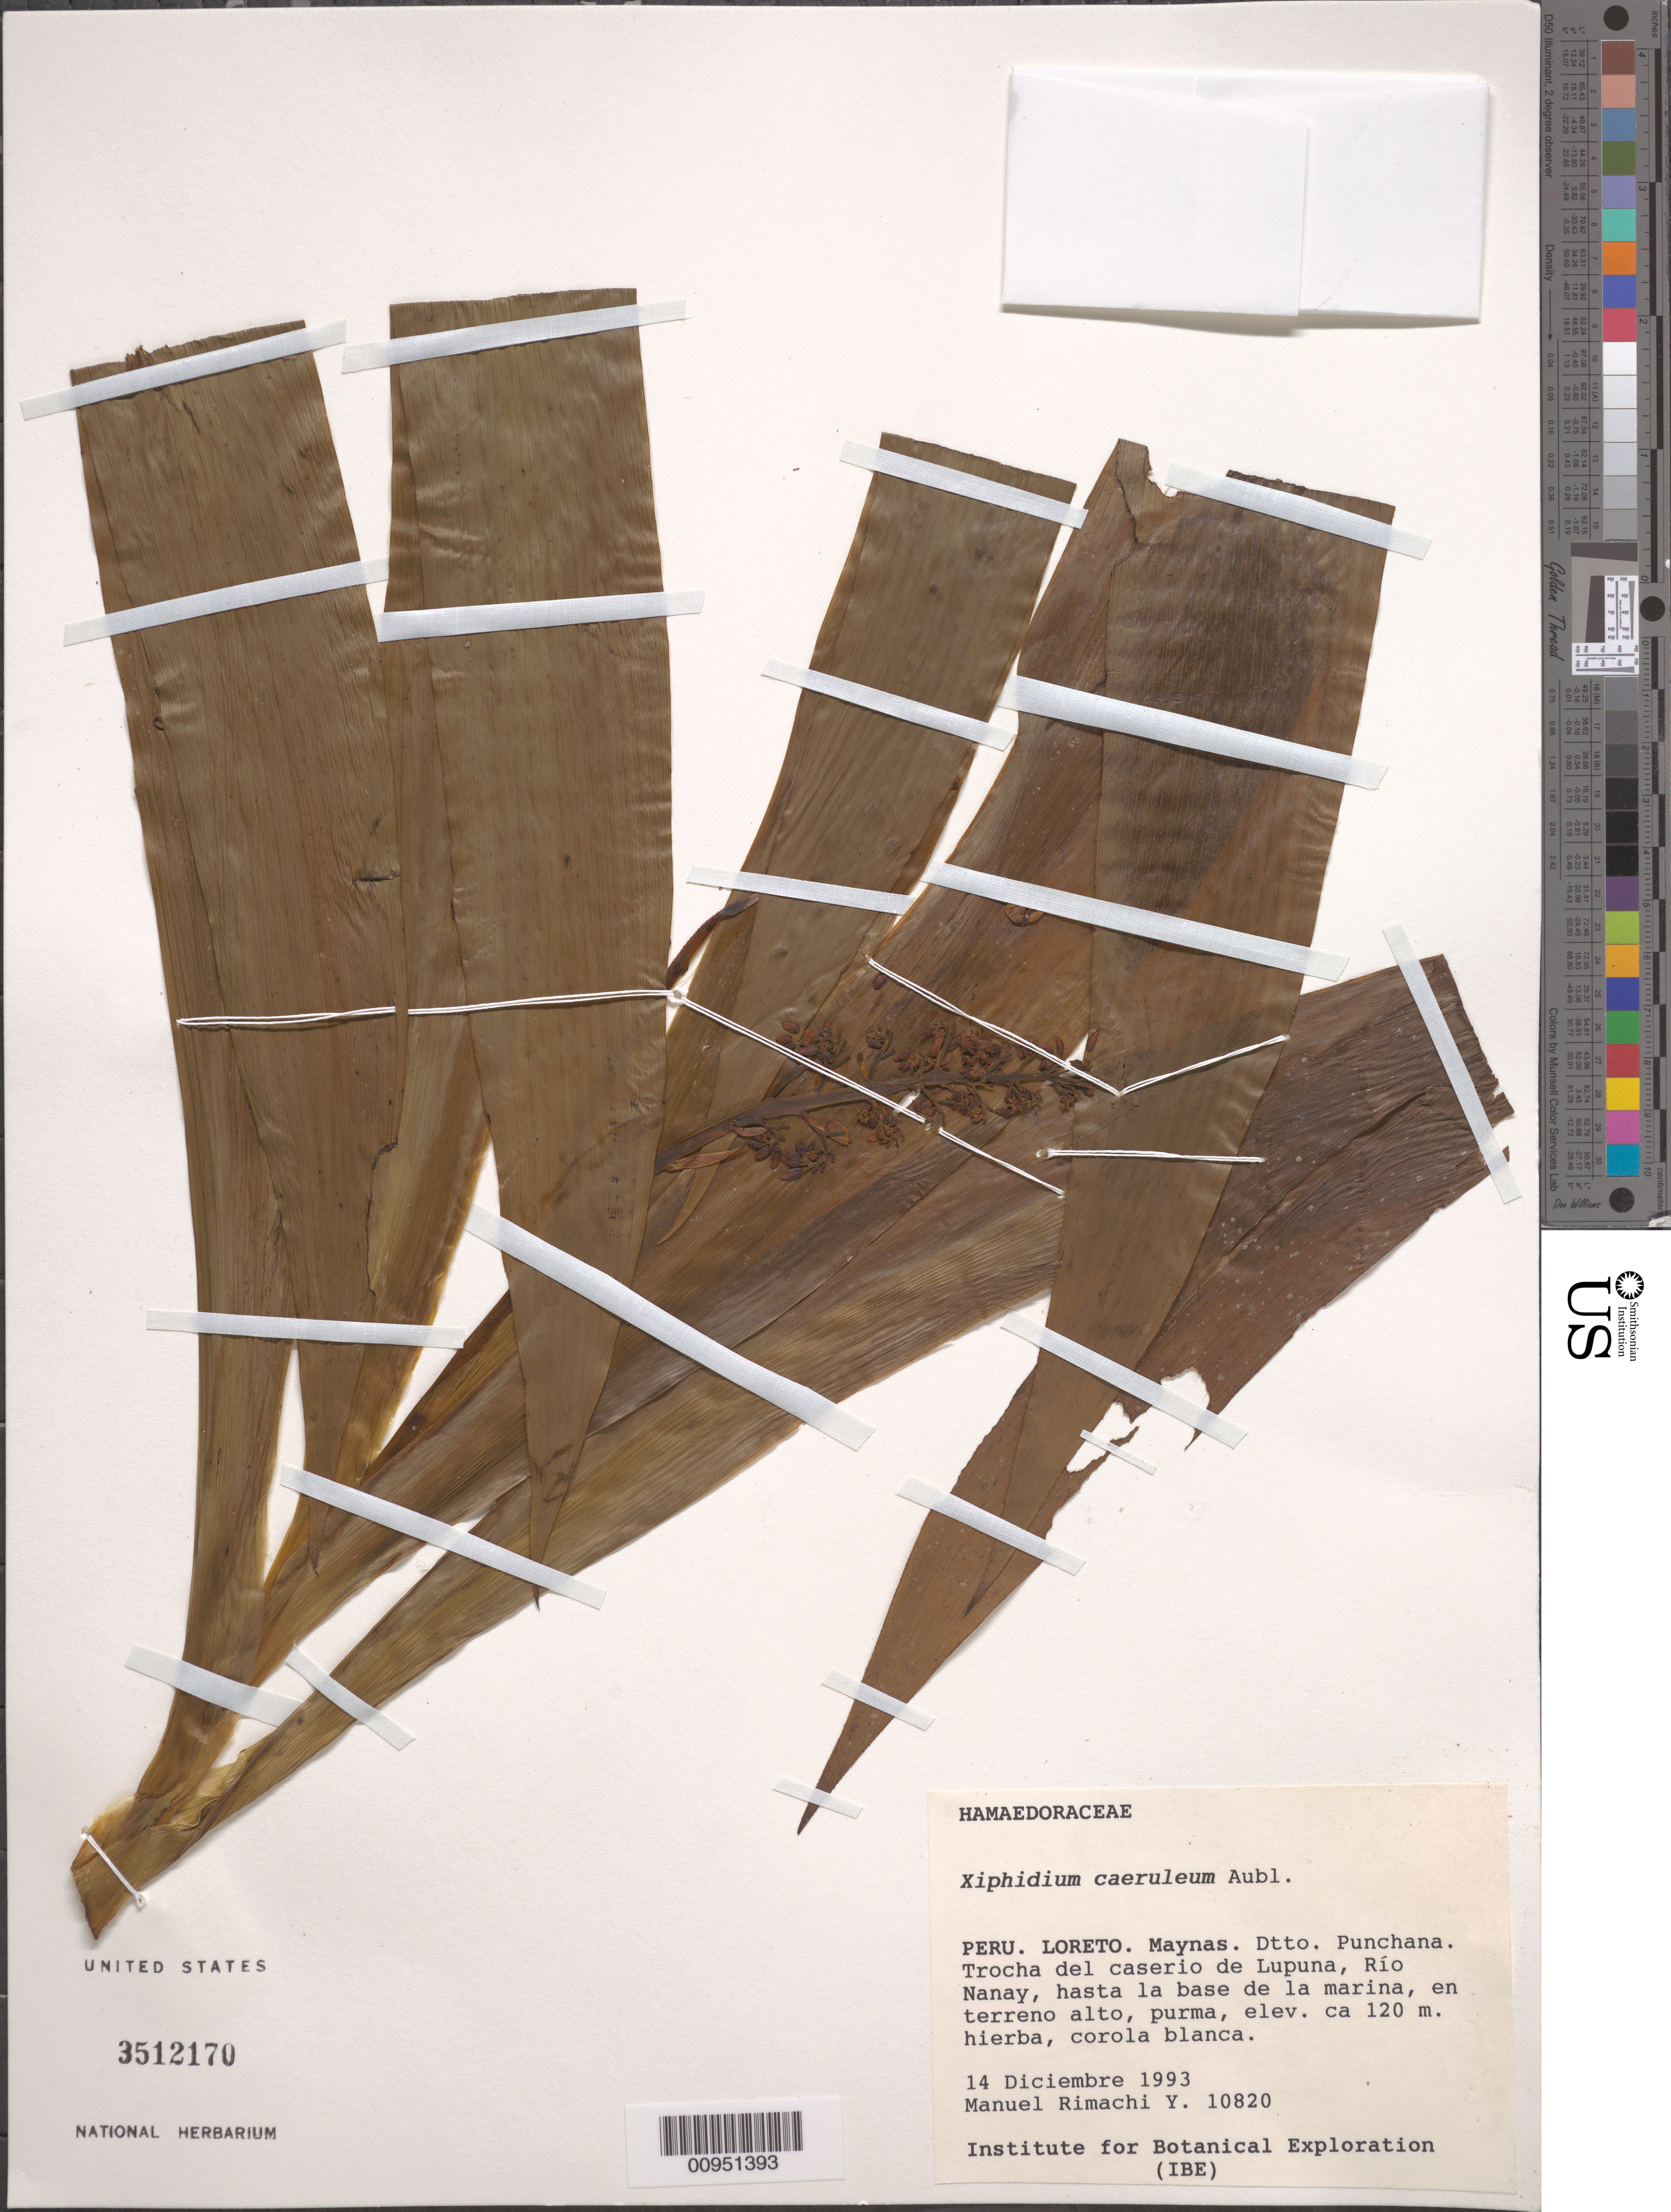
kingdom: Plantae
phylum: Tracheophyta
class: Liliopsida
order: Commelinales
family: Haemodoraceae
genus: Xiphidium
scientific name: Xiphidium caeruleum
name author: Aubl.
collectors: M. Rimachi Y.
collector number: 10820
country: Peru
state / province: Loreto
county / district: Maynas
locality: Punchanak, Trocha del caserio de Pupuna, Rio Nanay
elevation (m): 120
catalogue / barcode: US 3512170